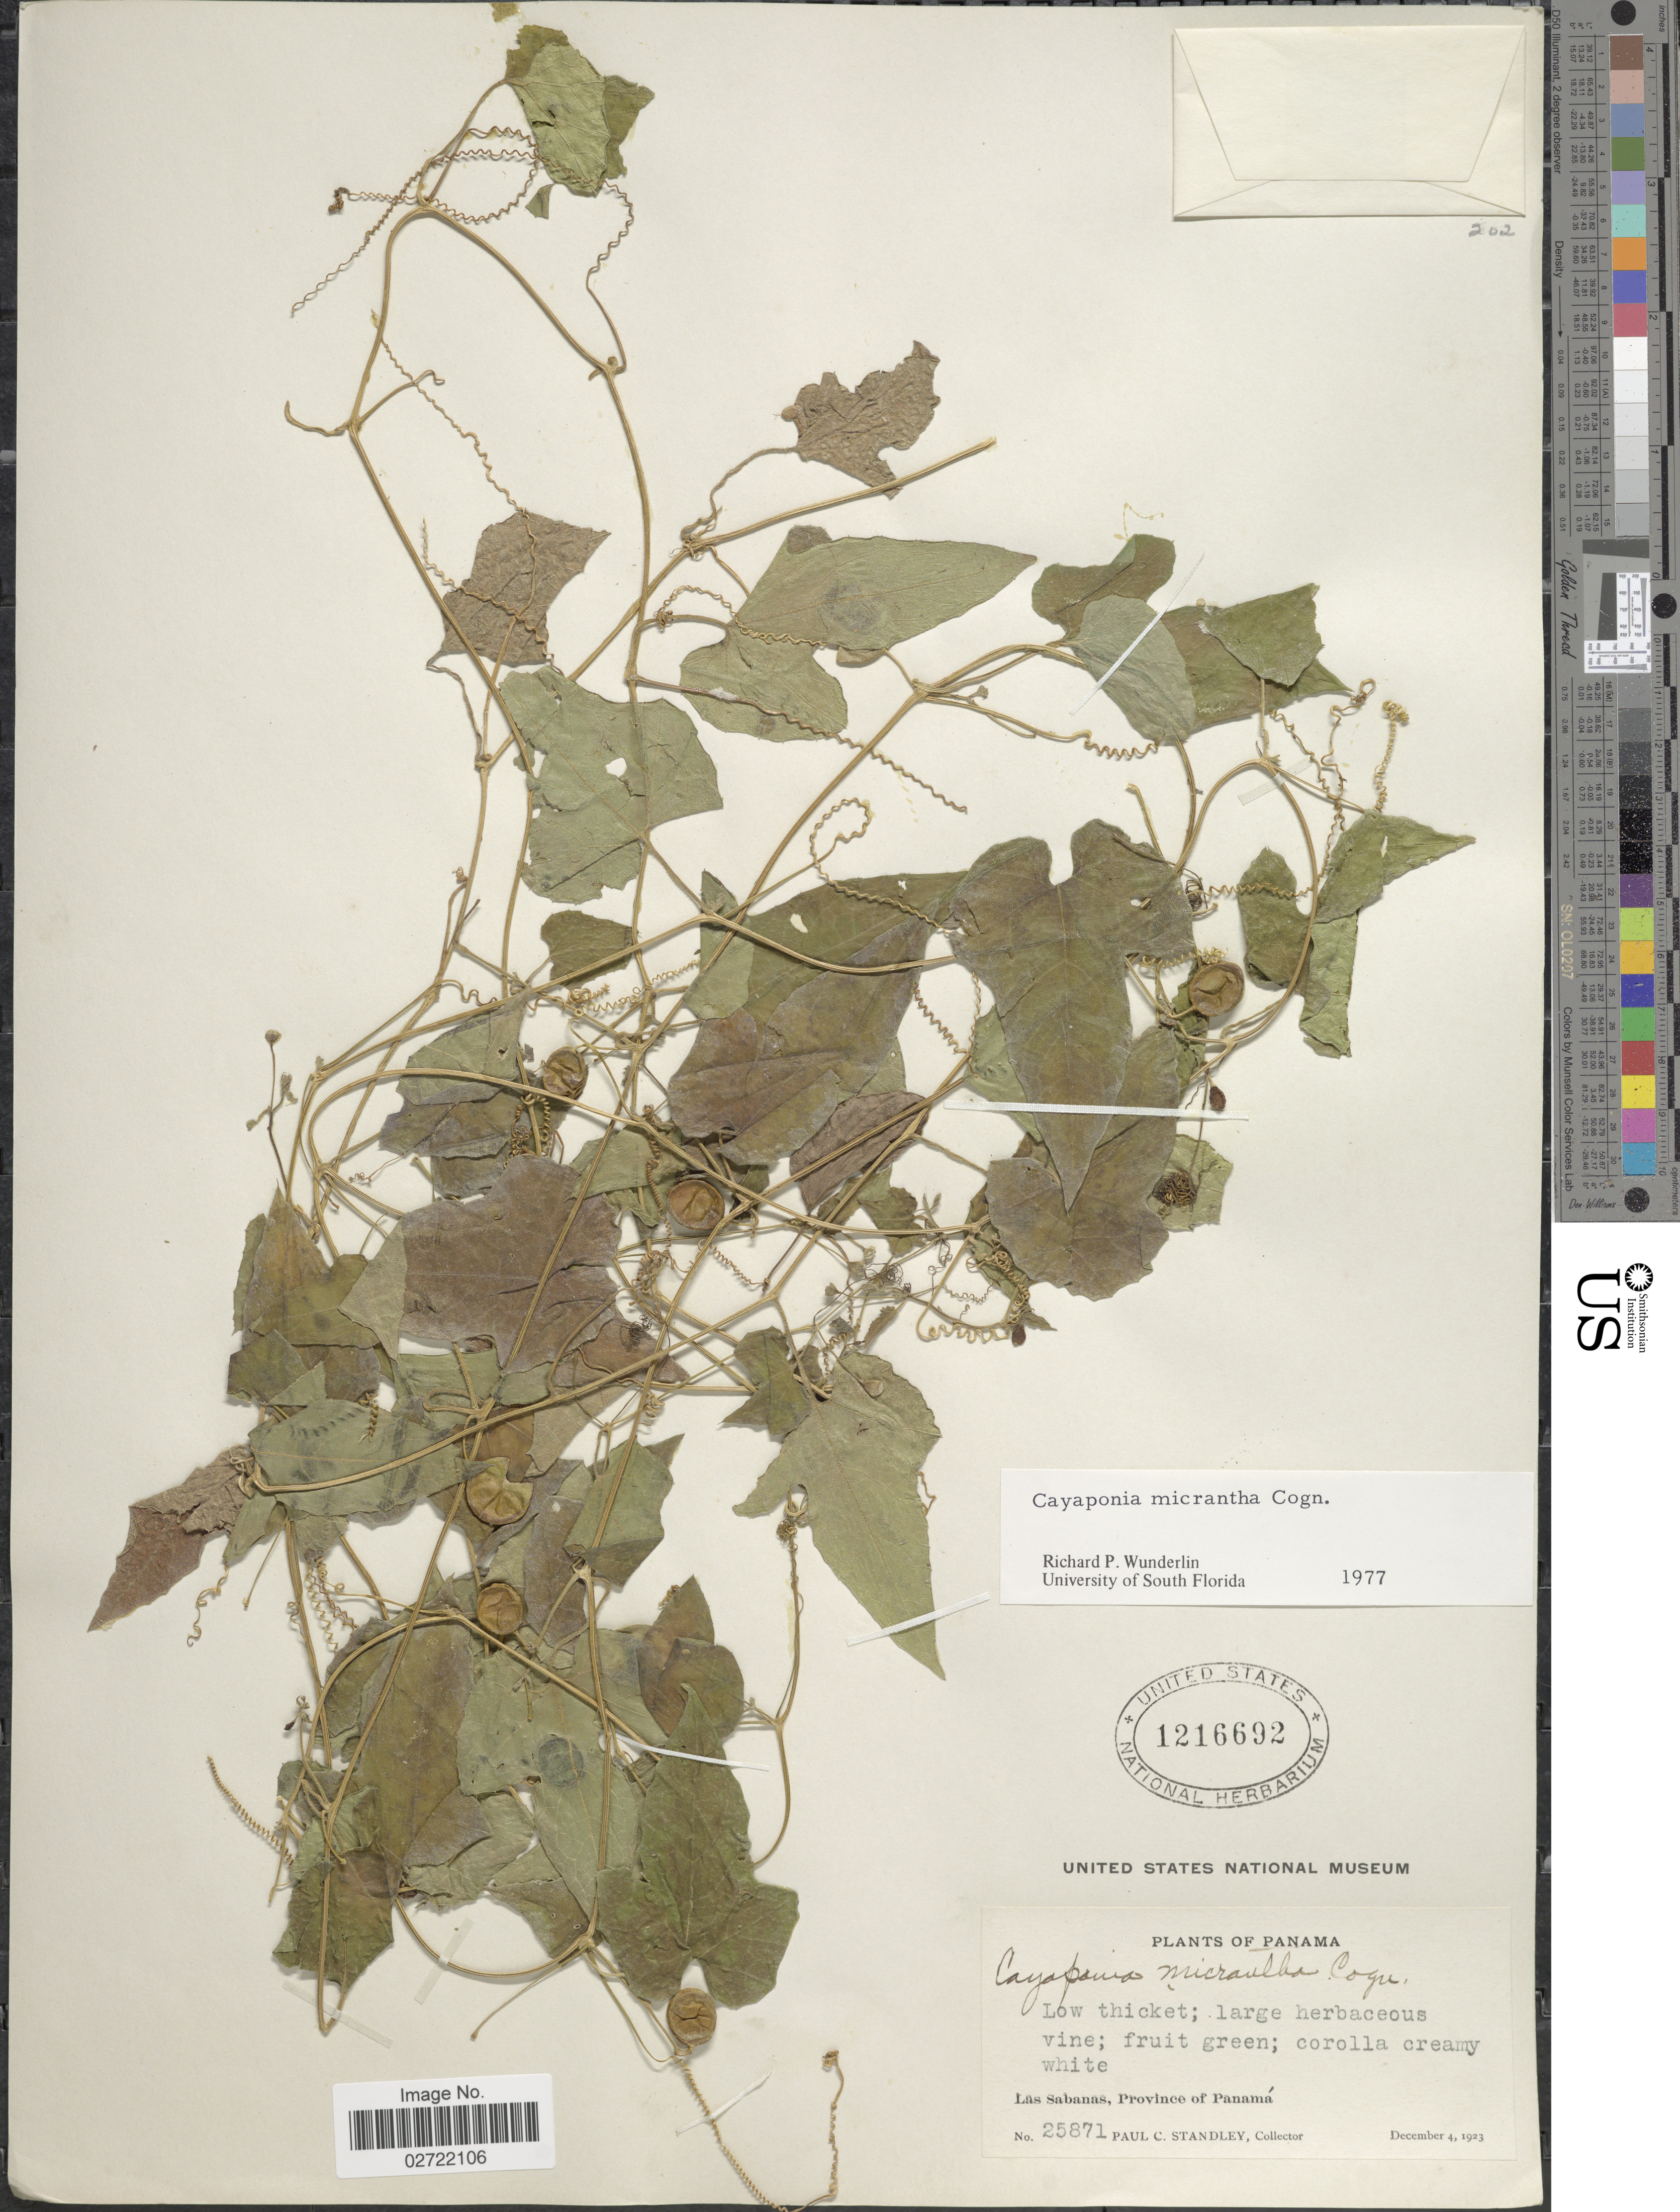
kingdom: Plantae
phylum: Tracheophyta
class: Magnoliopsida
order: Cucurbitales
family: Cucurbitaceae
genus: Cayaponia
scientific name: Cayaponia micrantha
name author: Cogn.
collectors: P. C. Standley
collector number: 25871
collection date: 1923-12-04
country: Panama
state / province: Panamá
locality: Las Sabanas.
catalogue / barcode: US 1216692